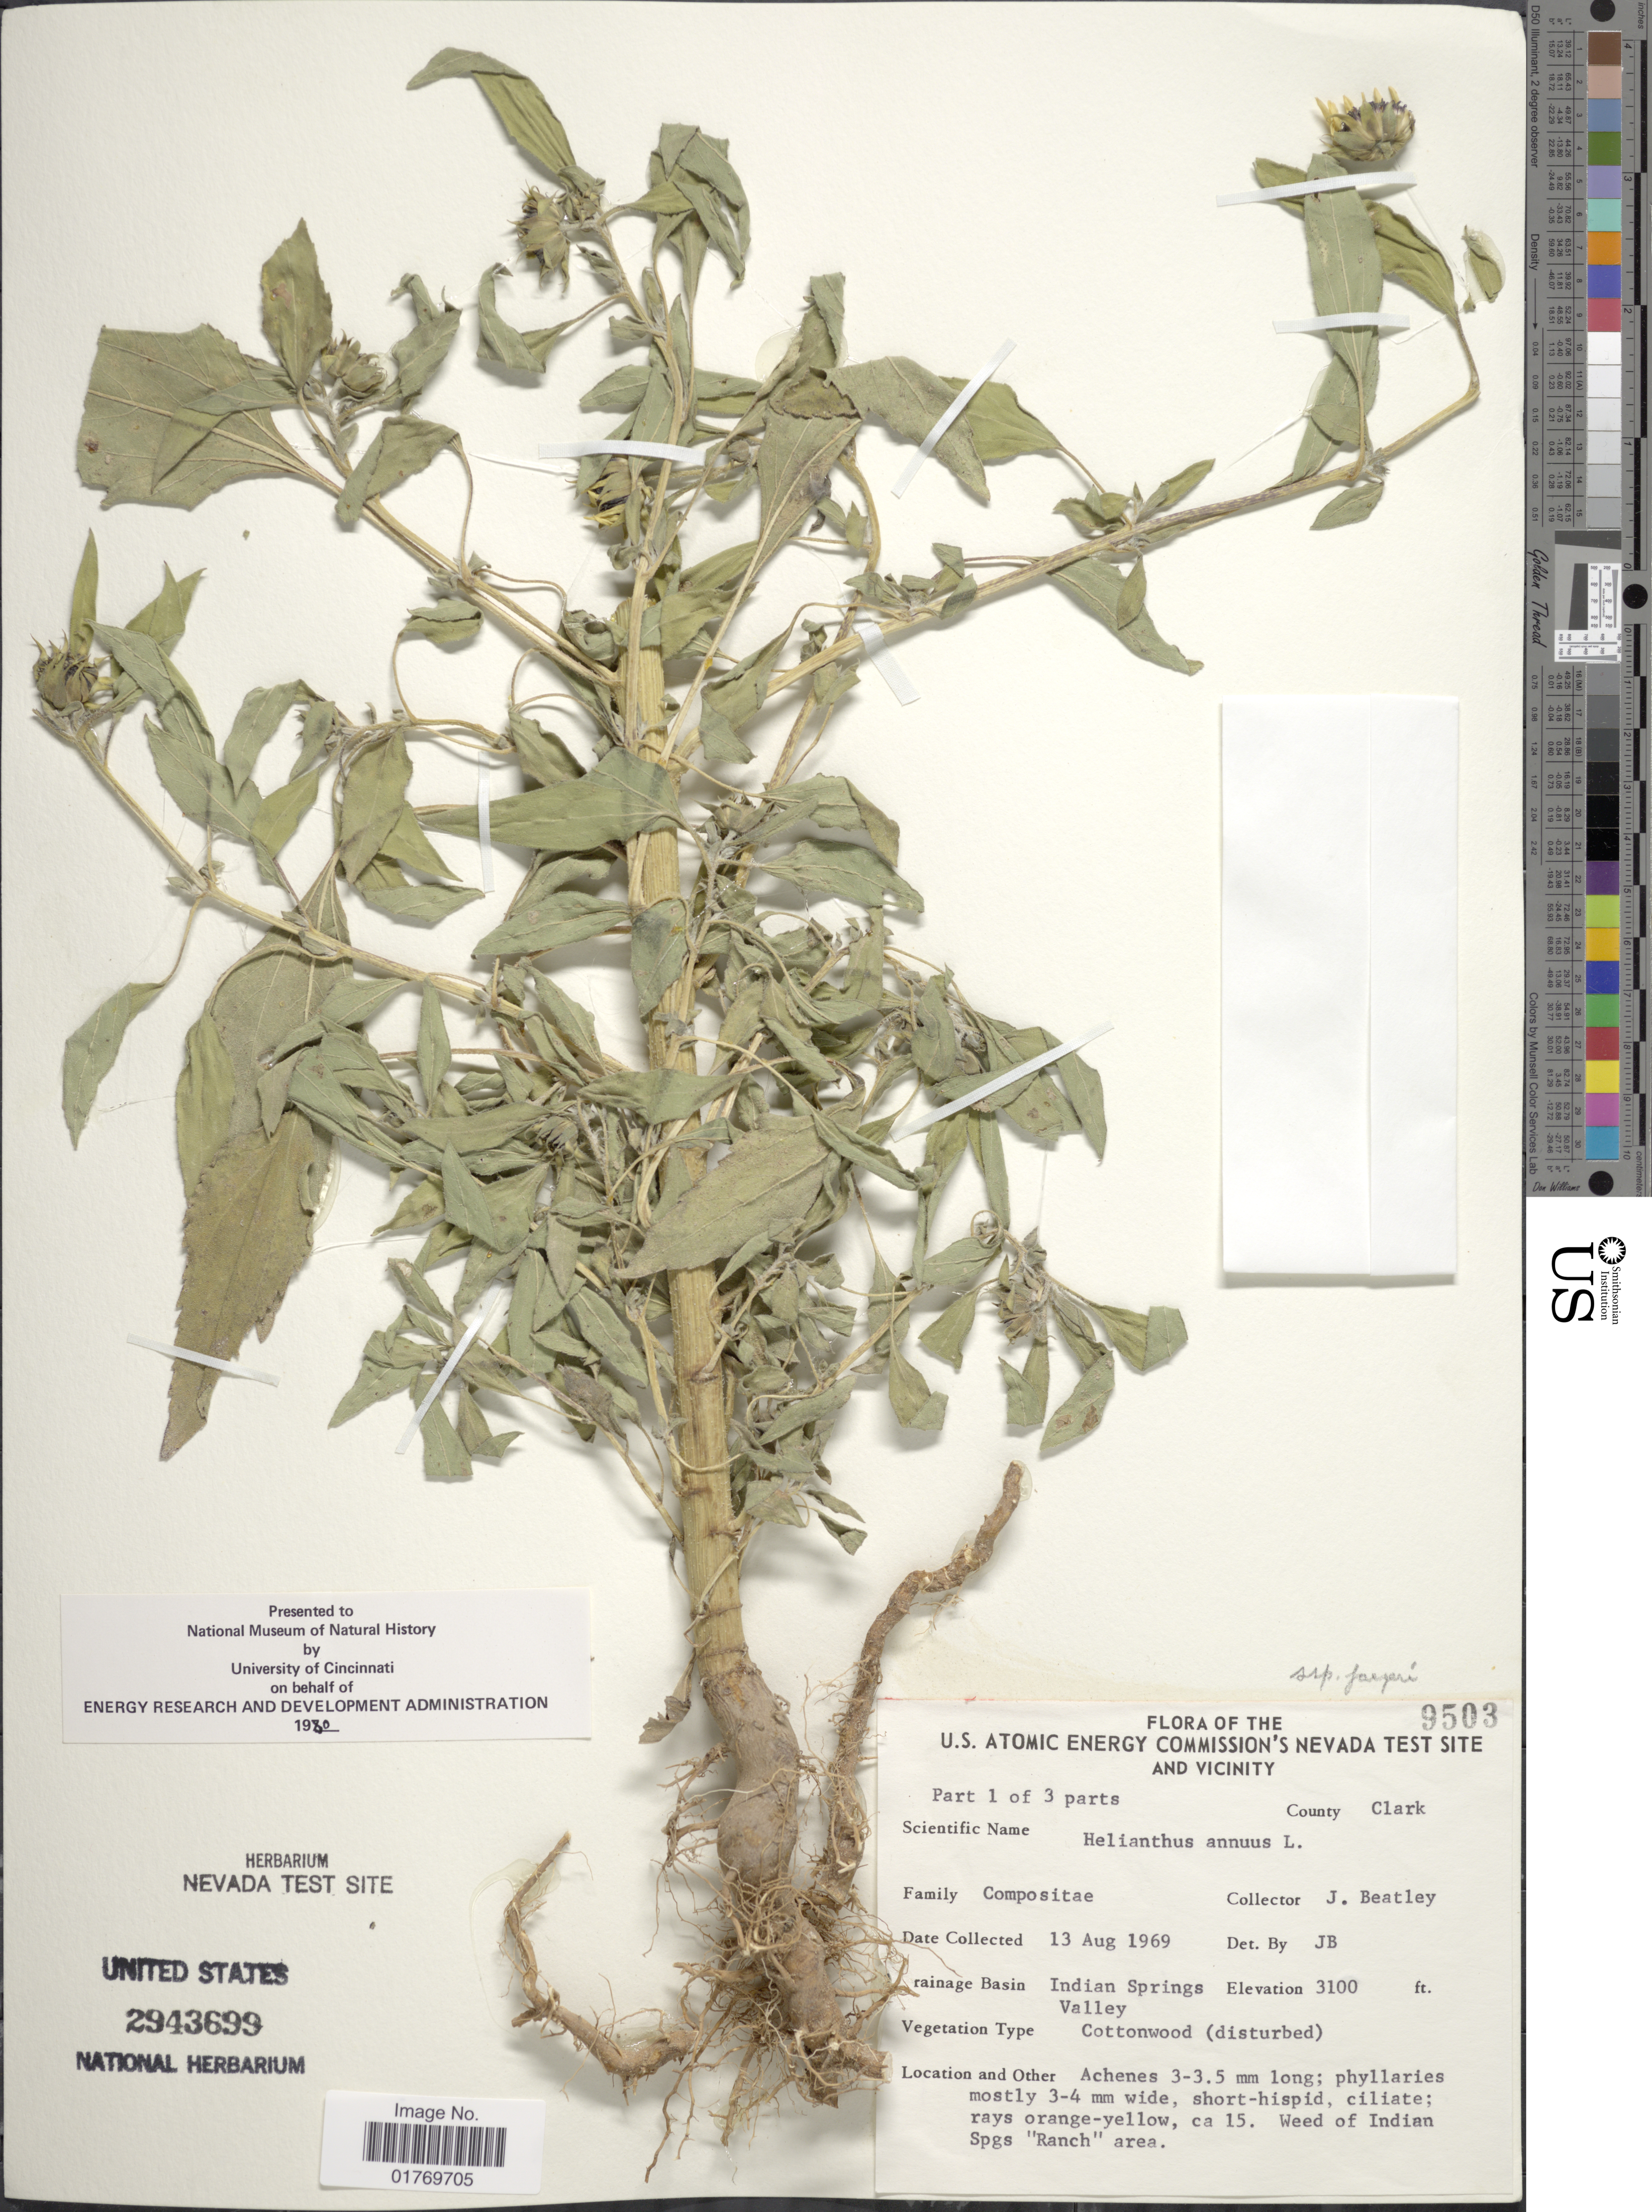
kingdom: Plantae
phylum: Tracheophyta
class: Magnoliopsida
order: Asterales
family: Asteraceae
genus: Helianthus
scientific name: Helianthus annuus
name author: L.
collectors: J. C. Beatley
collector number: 9503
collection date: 1969-08-13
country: United States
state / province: Nevada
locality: U. S. Atomic Energy Commision' s Nevada Test Site And Vicinity, County Clark, Drainage Basin Indian Springs Valley, Weed of Indian Spgs "Ranch" area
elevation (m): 945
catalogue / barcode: US 2943699